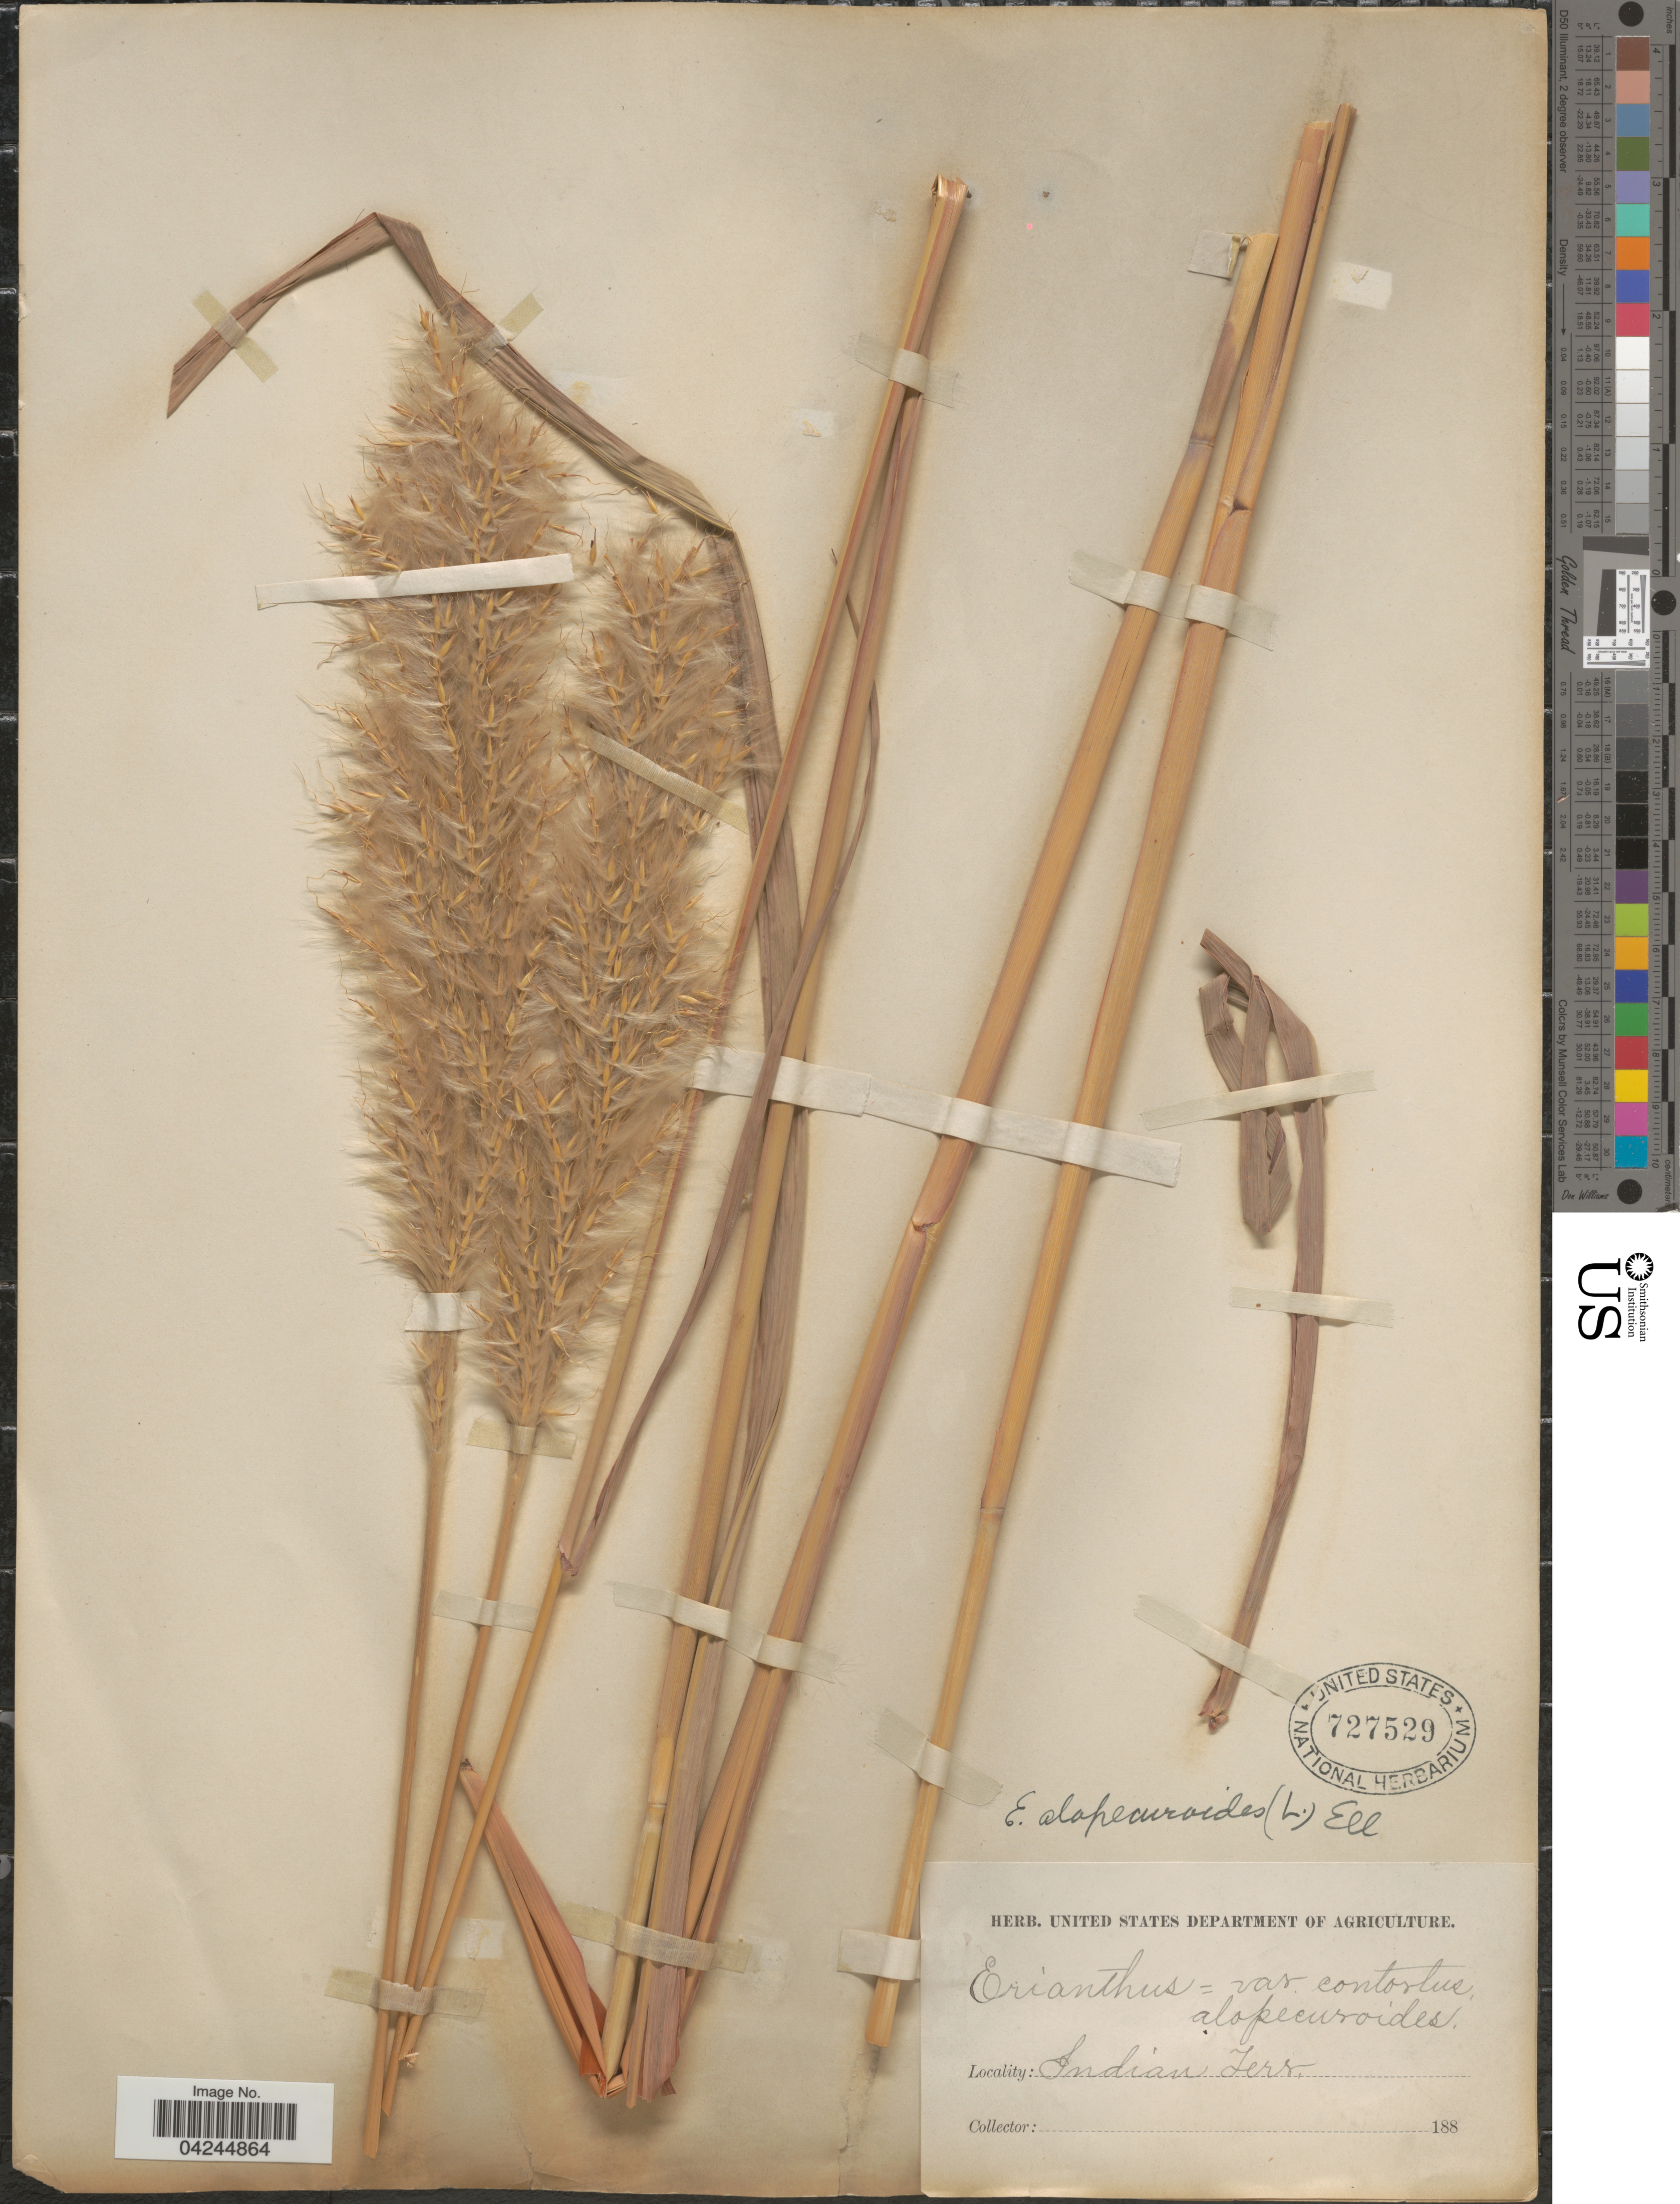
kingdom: Plantae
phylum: Tracheophyta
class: Liliopsida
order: Poales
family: Poaceae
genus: Erianthus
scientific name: Erianthus alopecuroides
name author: Elliott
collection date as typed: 188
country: United States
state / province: Oklahoma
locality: Indian Terr.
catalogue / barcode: US 727529